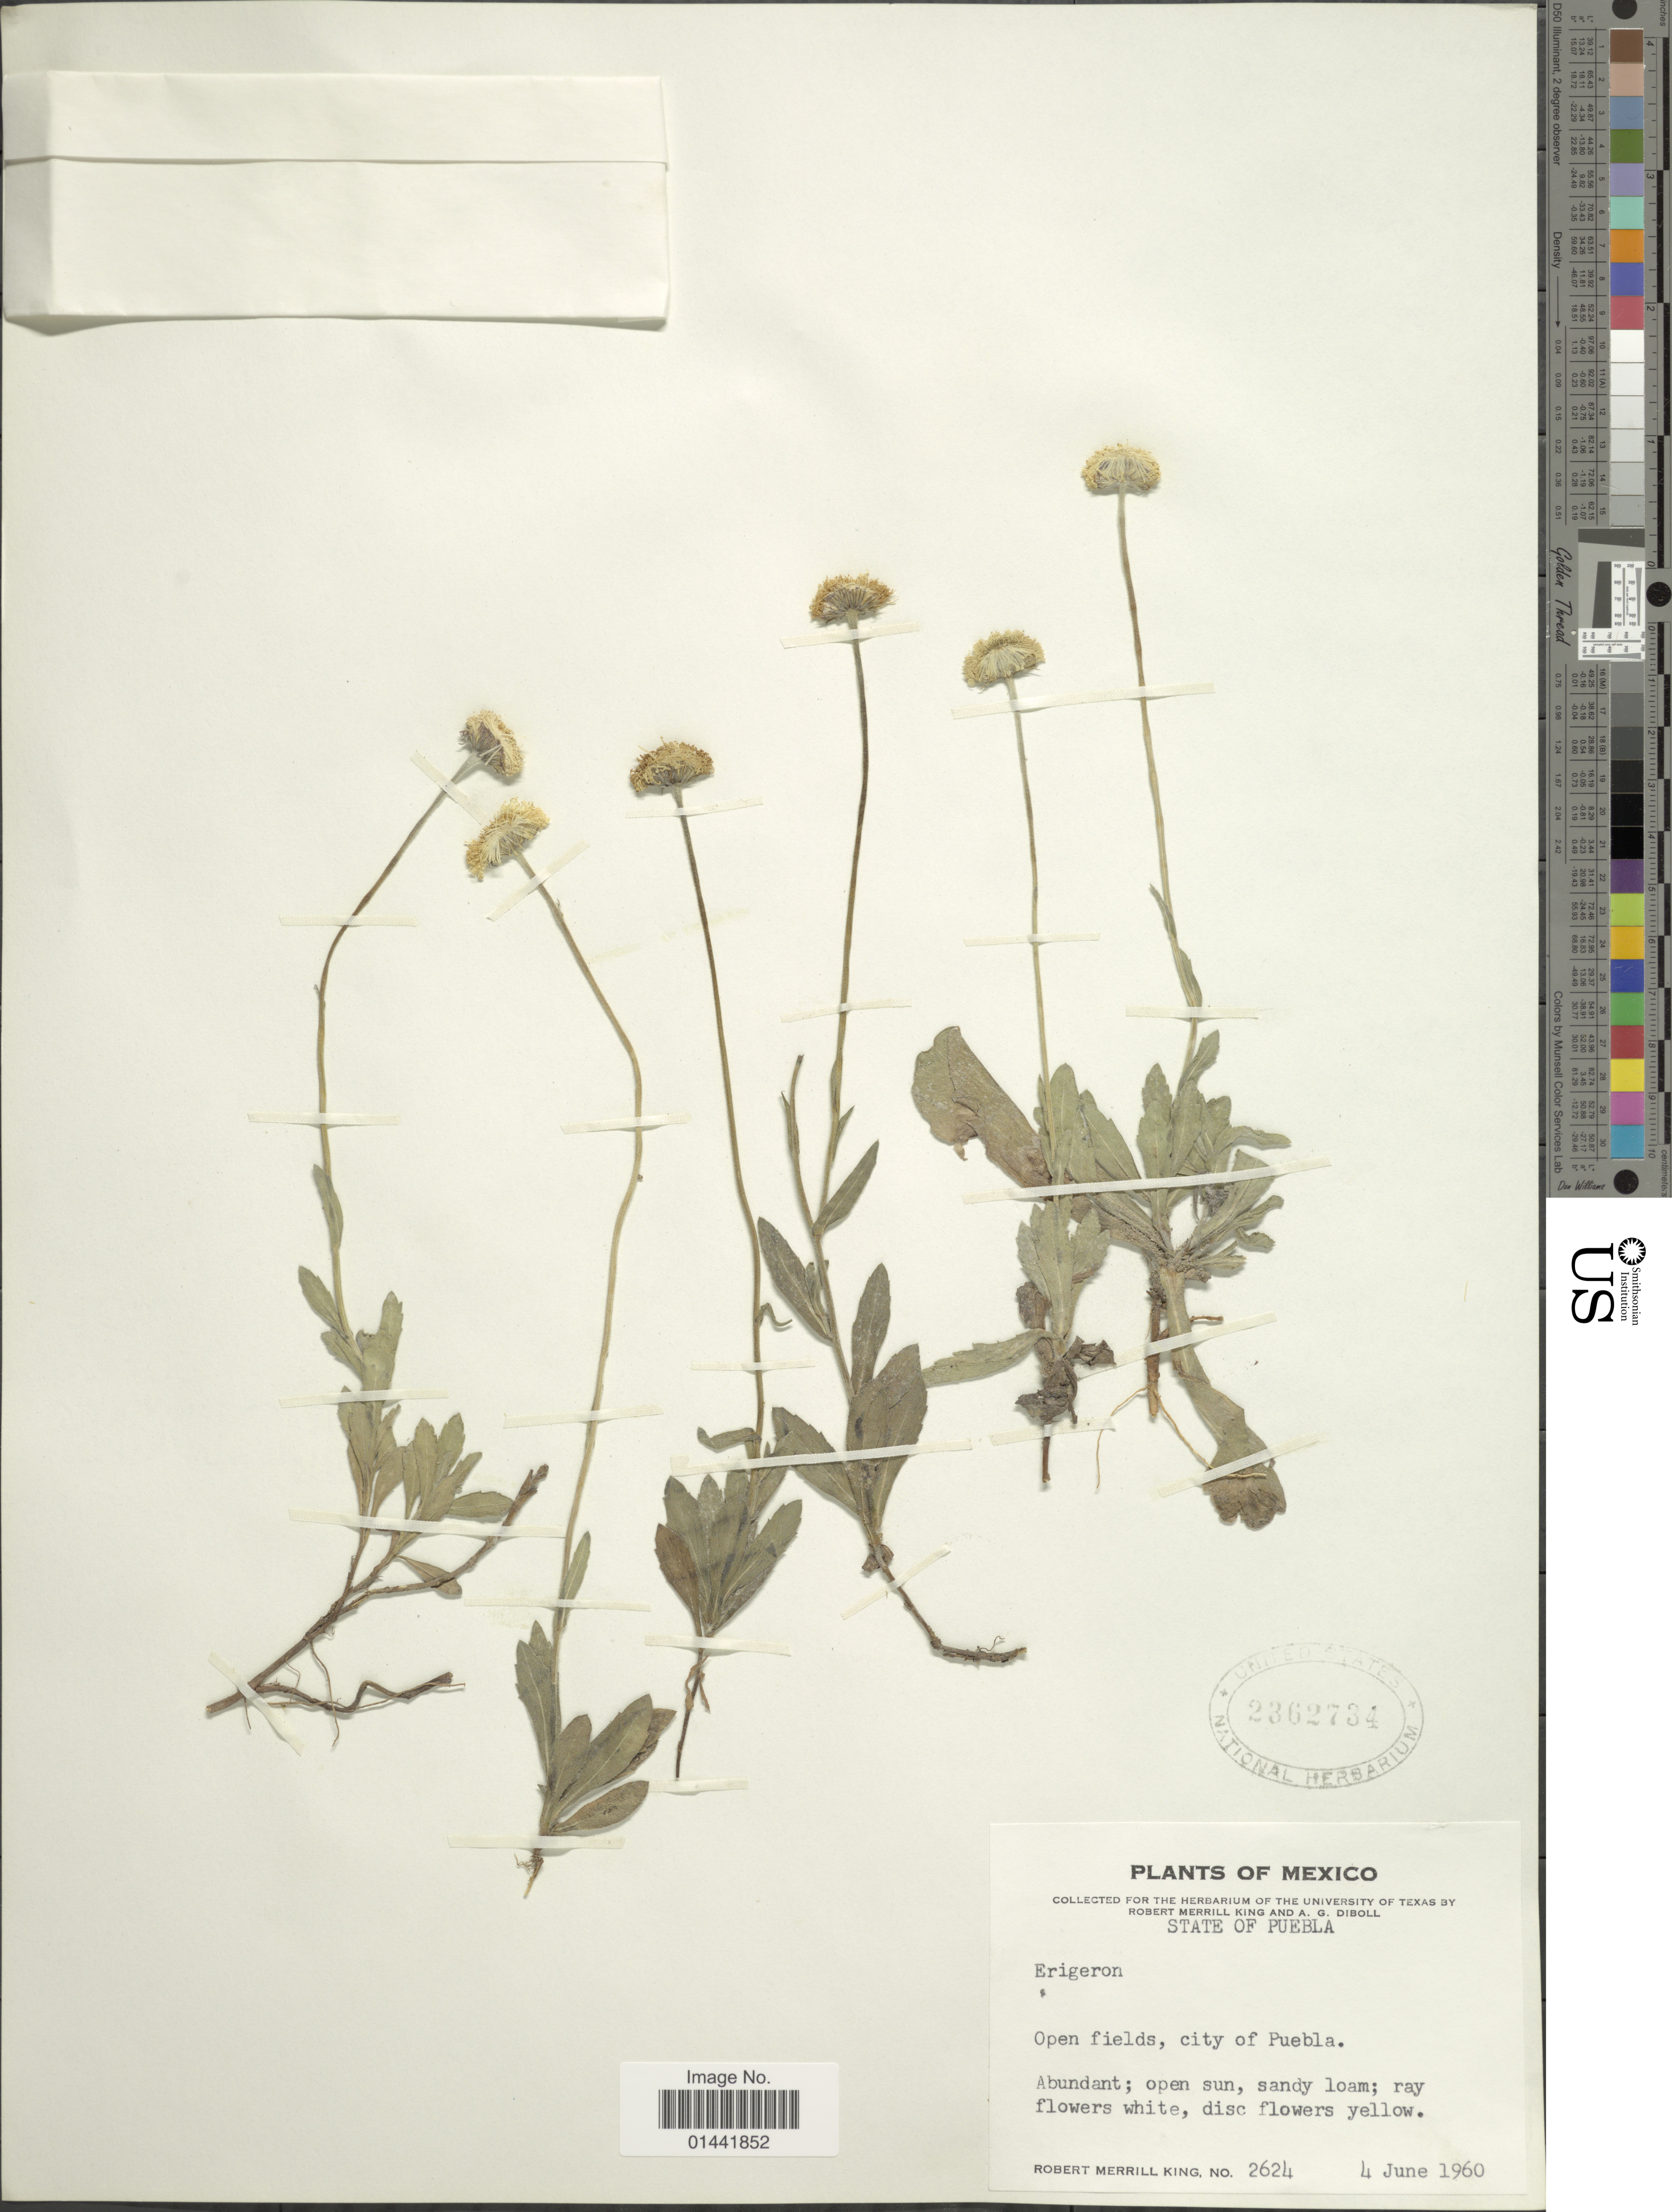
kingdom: Plantae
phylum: Tracheophyta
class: Magnoliopsida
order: Asterales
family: Asteraceae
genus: Erigeron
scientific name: Erigeron scaposus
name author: DC.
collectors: R. M. King & A. Diboll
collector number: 2624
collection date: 1960-06-04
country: Mexico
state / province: Puebla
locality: Open fields, city of Puebla, abundant; open sun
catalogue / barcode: US 2362734